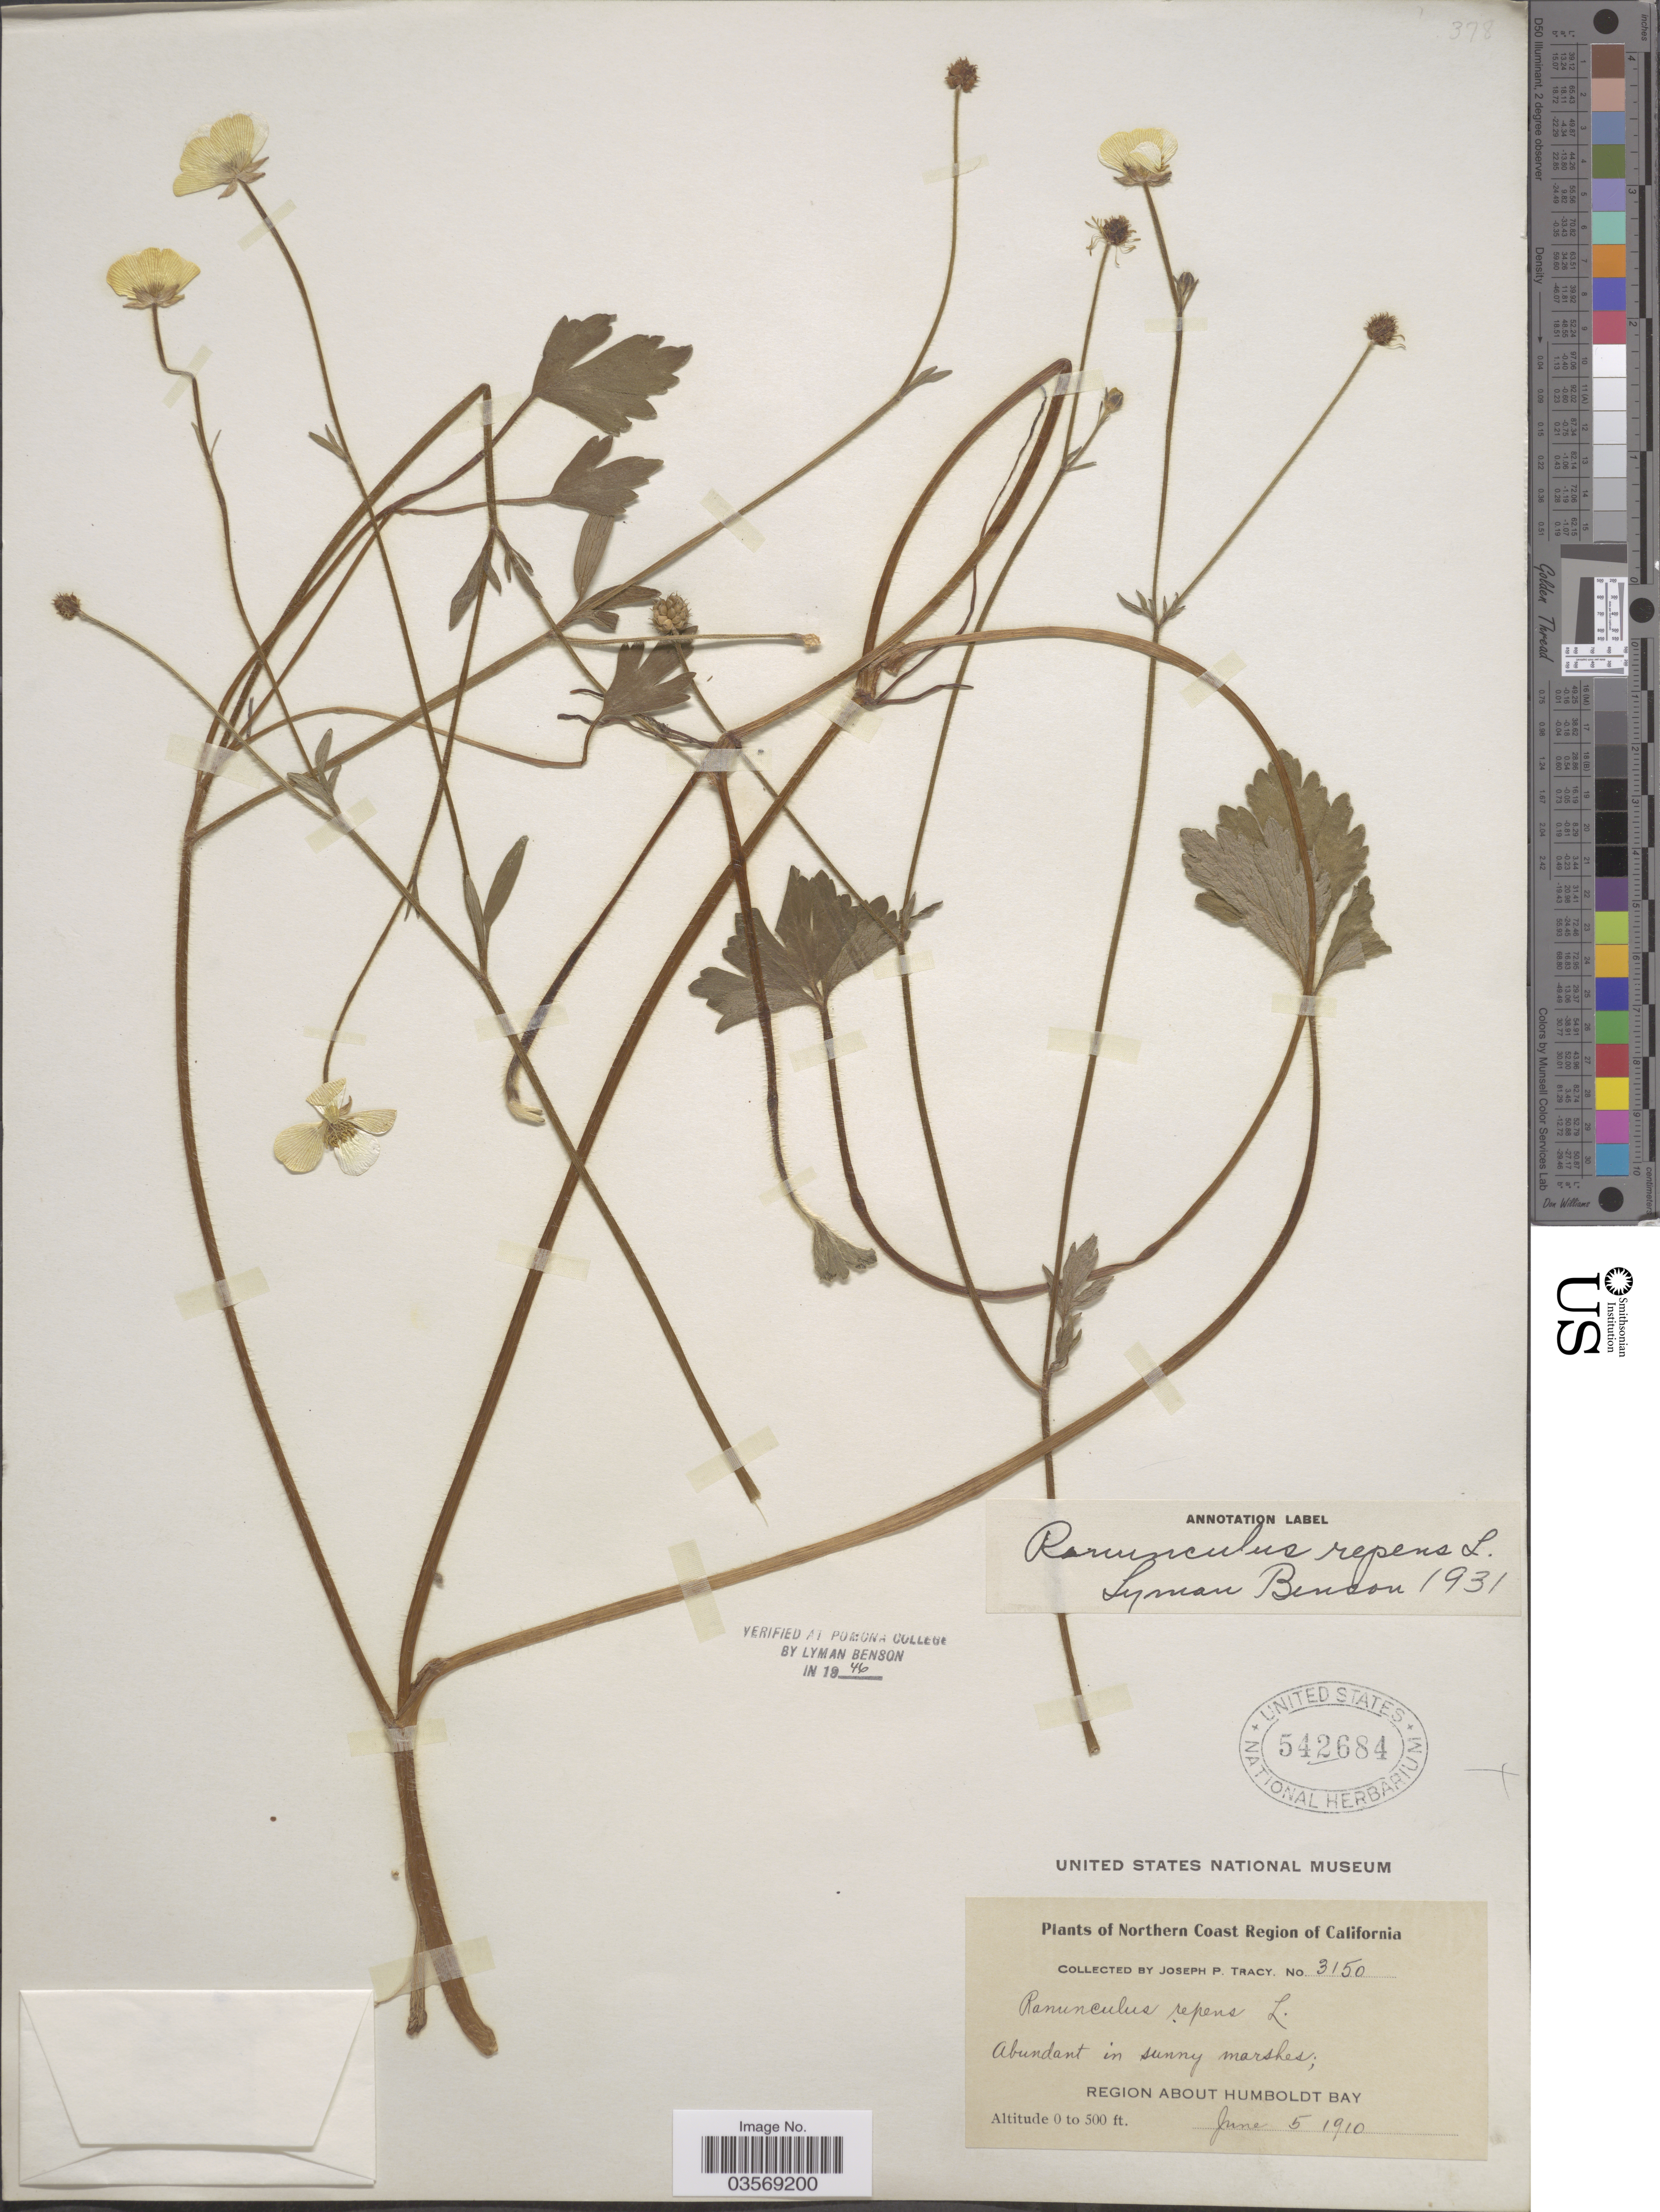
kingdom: Plantae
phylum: Tracheophyta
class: Magnoliopsida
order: Ranunculales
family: Ranunculaceae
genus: Ranunculus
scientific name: Ranunculus repens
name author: L.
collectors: J. Tracy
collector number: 3150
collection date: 1910-06-05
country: United States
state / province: California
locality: Northern Coast Region. Region about Humboldt Bay.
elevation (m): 0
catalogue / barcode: US 542684